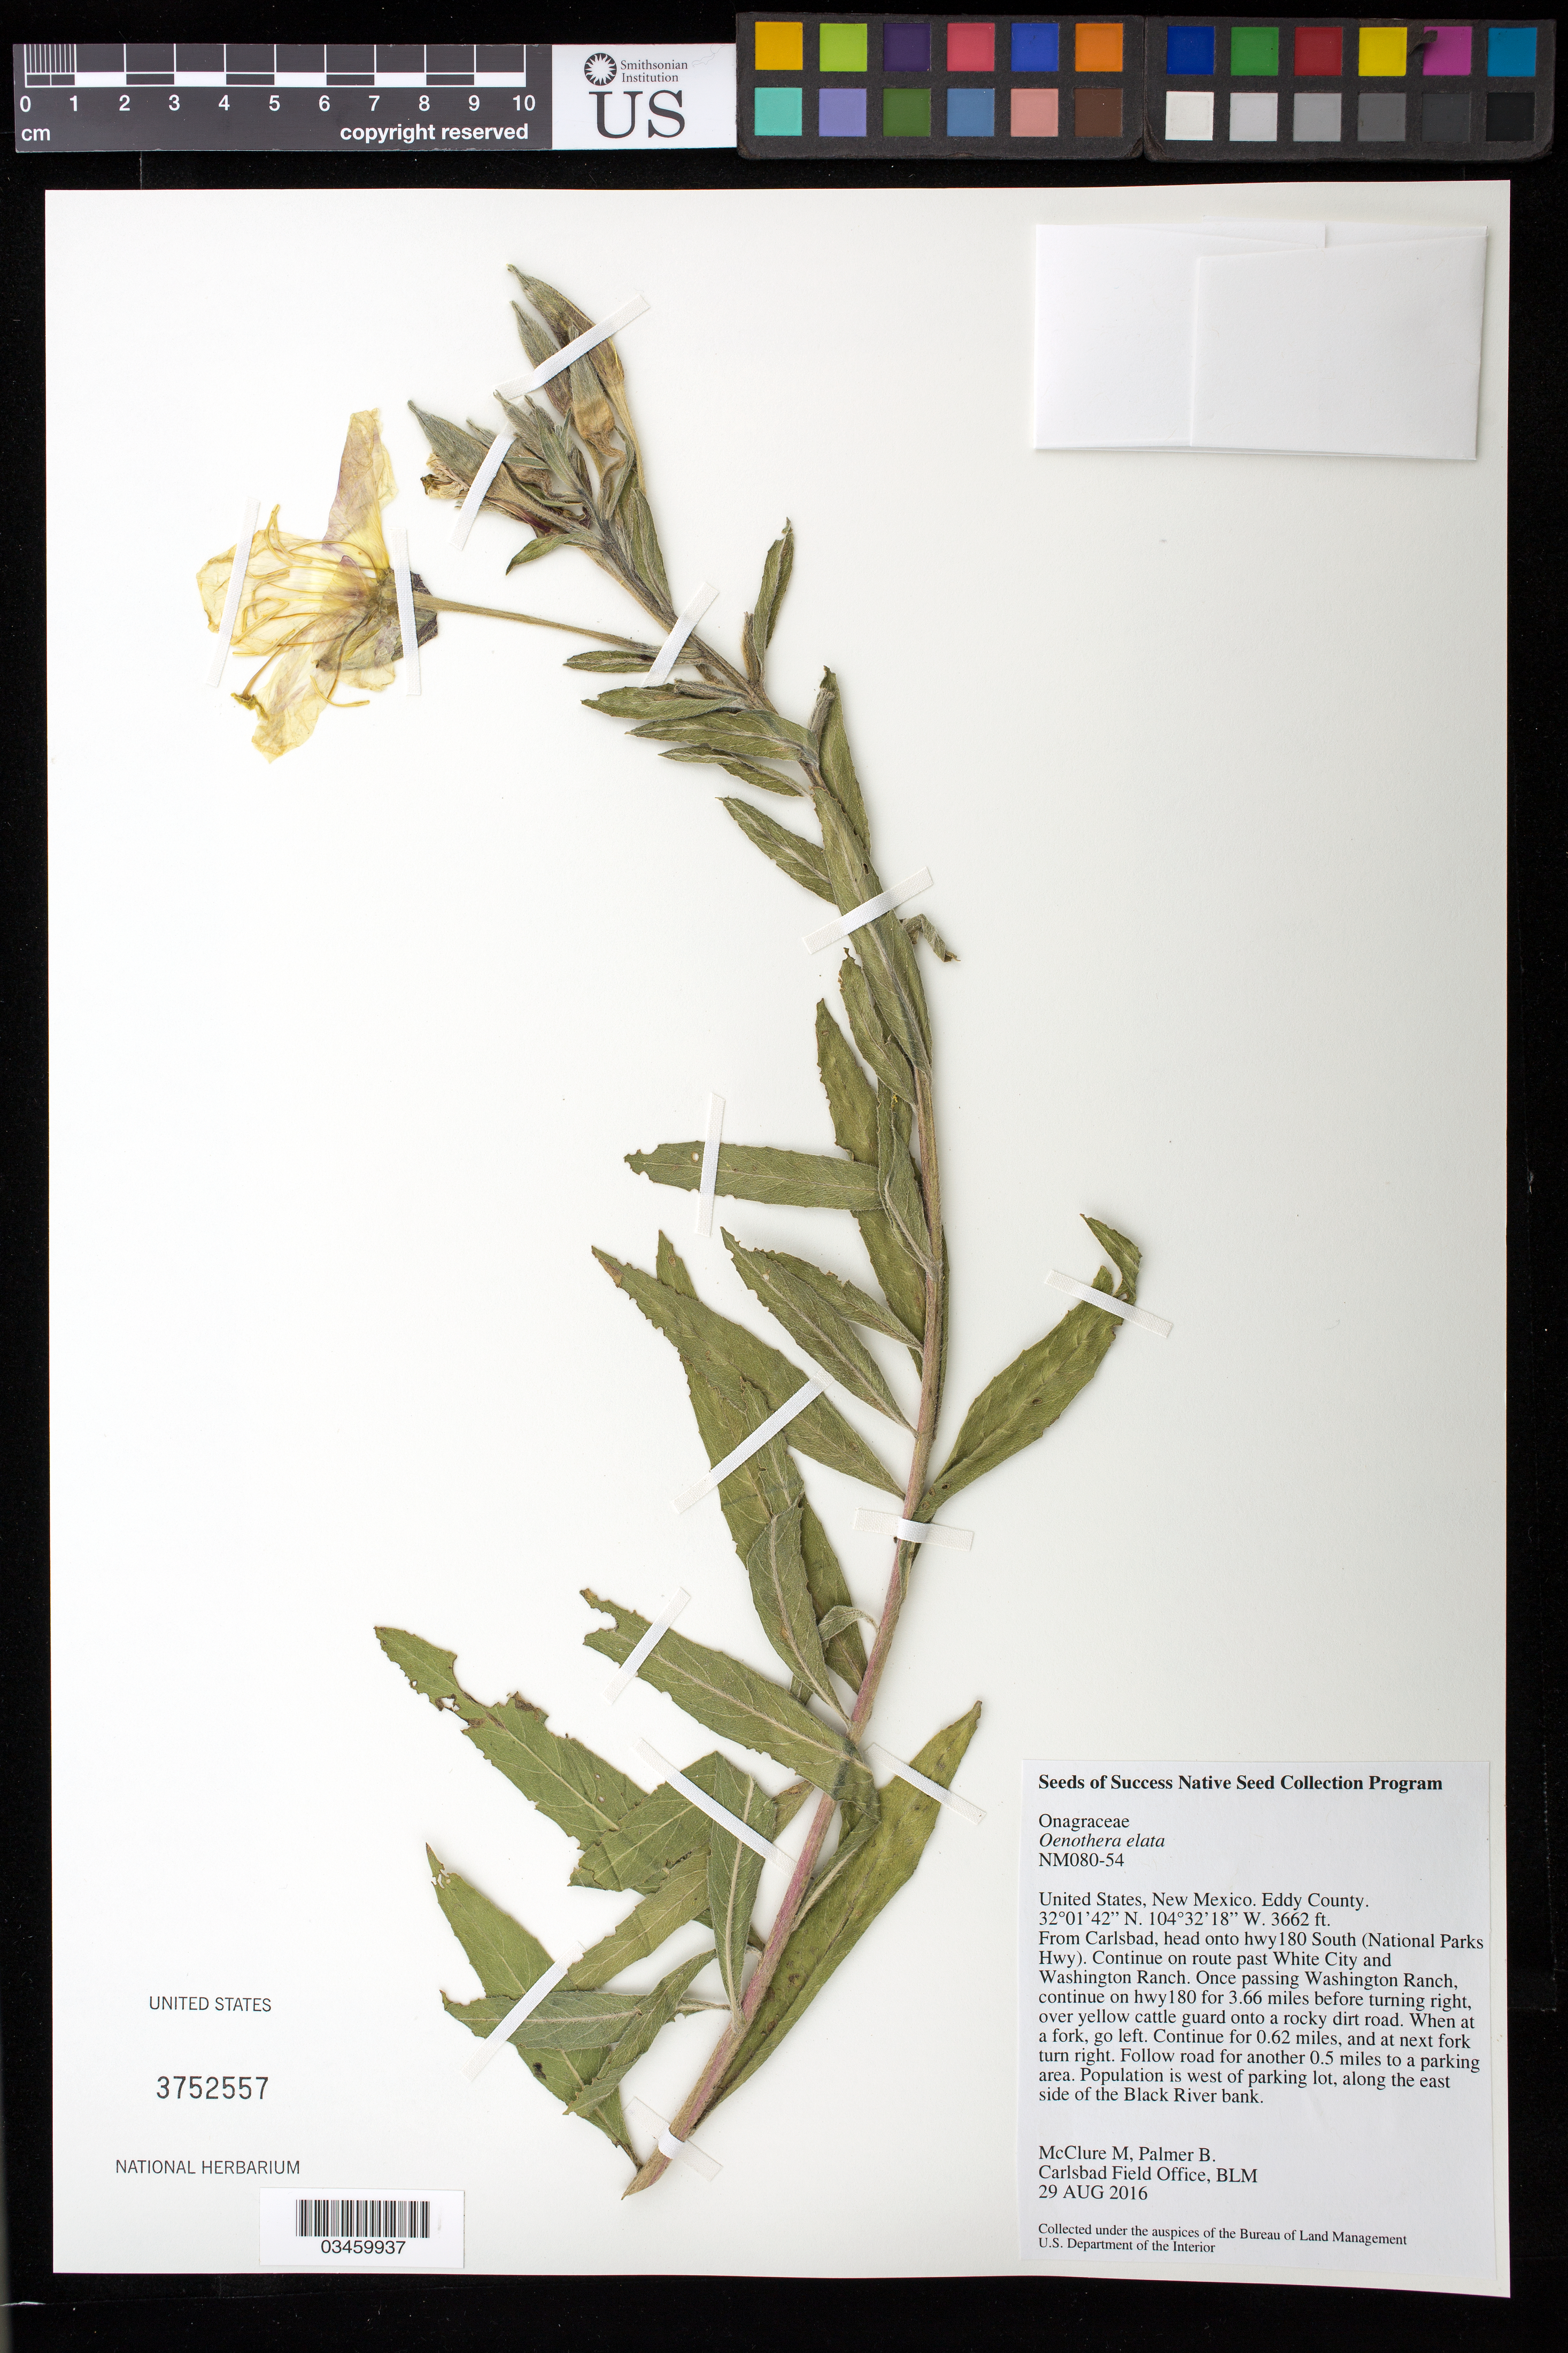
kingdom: Plantae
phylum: Tracheophyta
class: Magnoliopsida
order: Myrtales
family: Onagraceae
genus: Oenothera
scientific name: Oenothera elata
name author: Kunth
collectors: M. McClure & B. Palmer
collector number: NM080-54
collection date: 2016-08-29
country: United States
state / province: New Mexico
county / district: Eddy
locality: E side of the Black River bank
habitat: R042XC030NM - Limy ecological site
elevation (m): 1116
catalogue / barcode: US 3752557